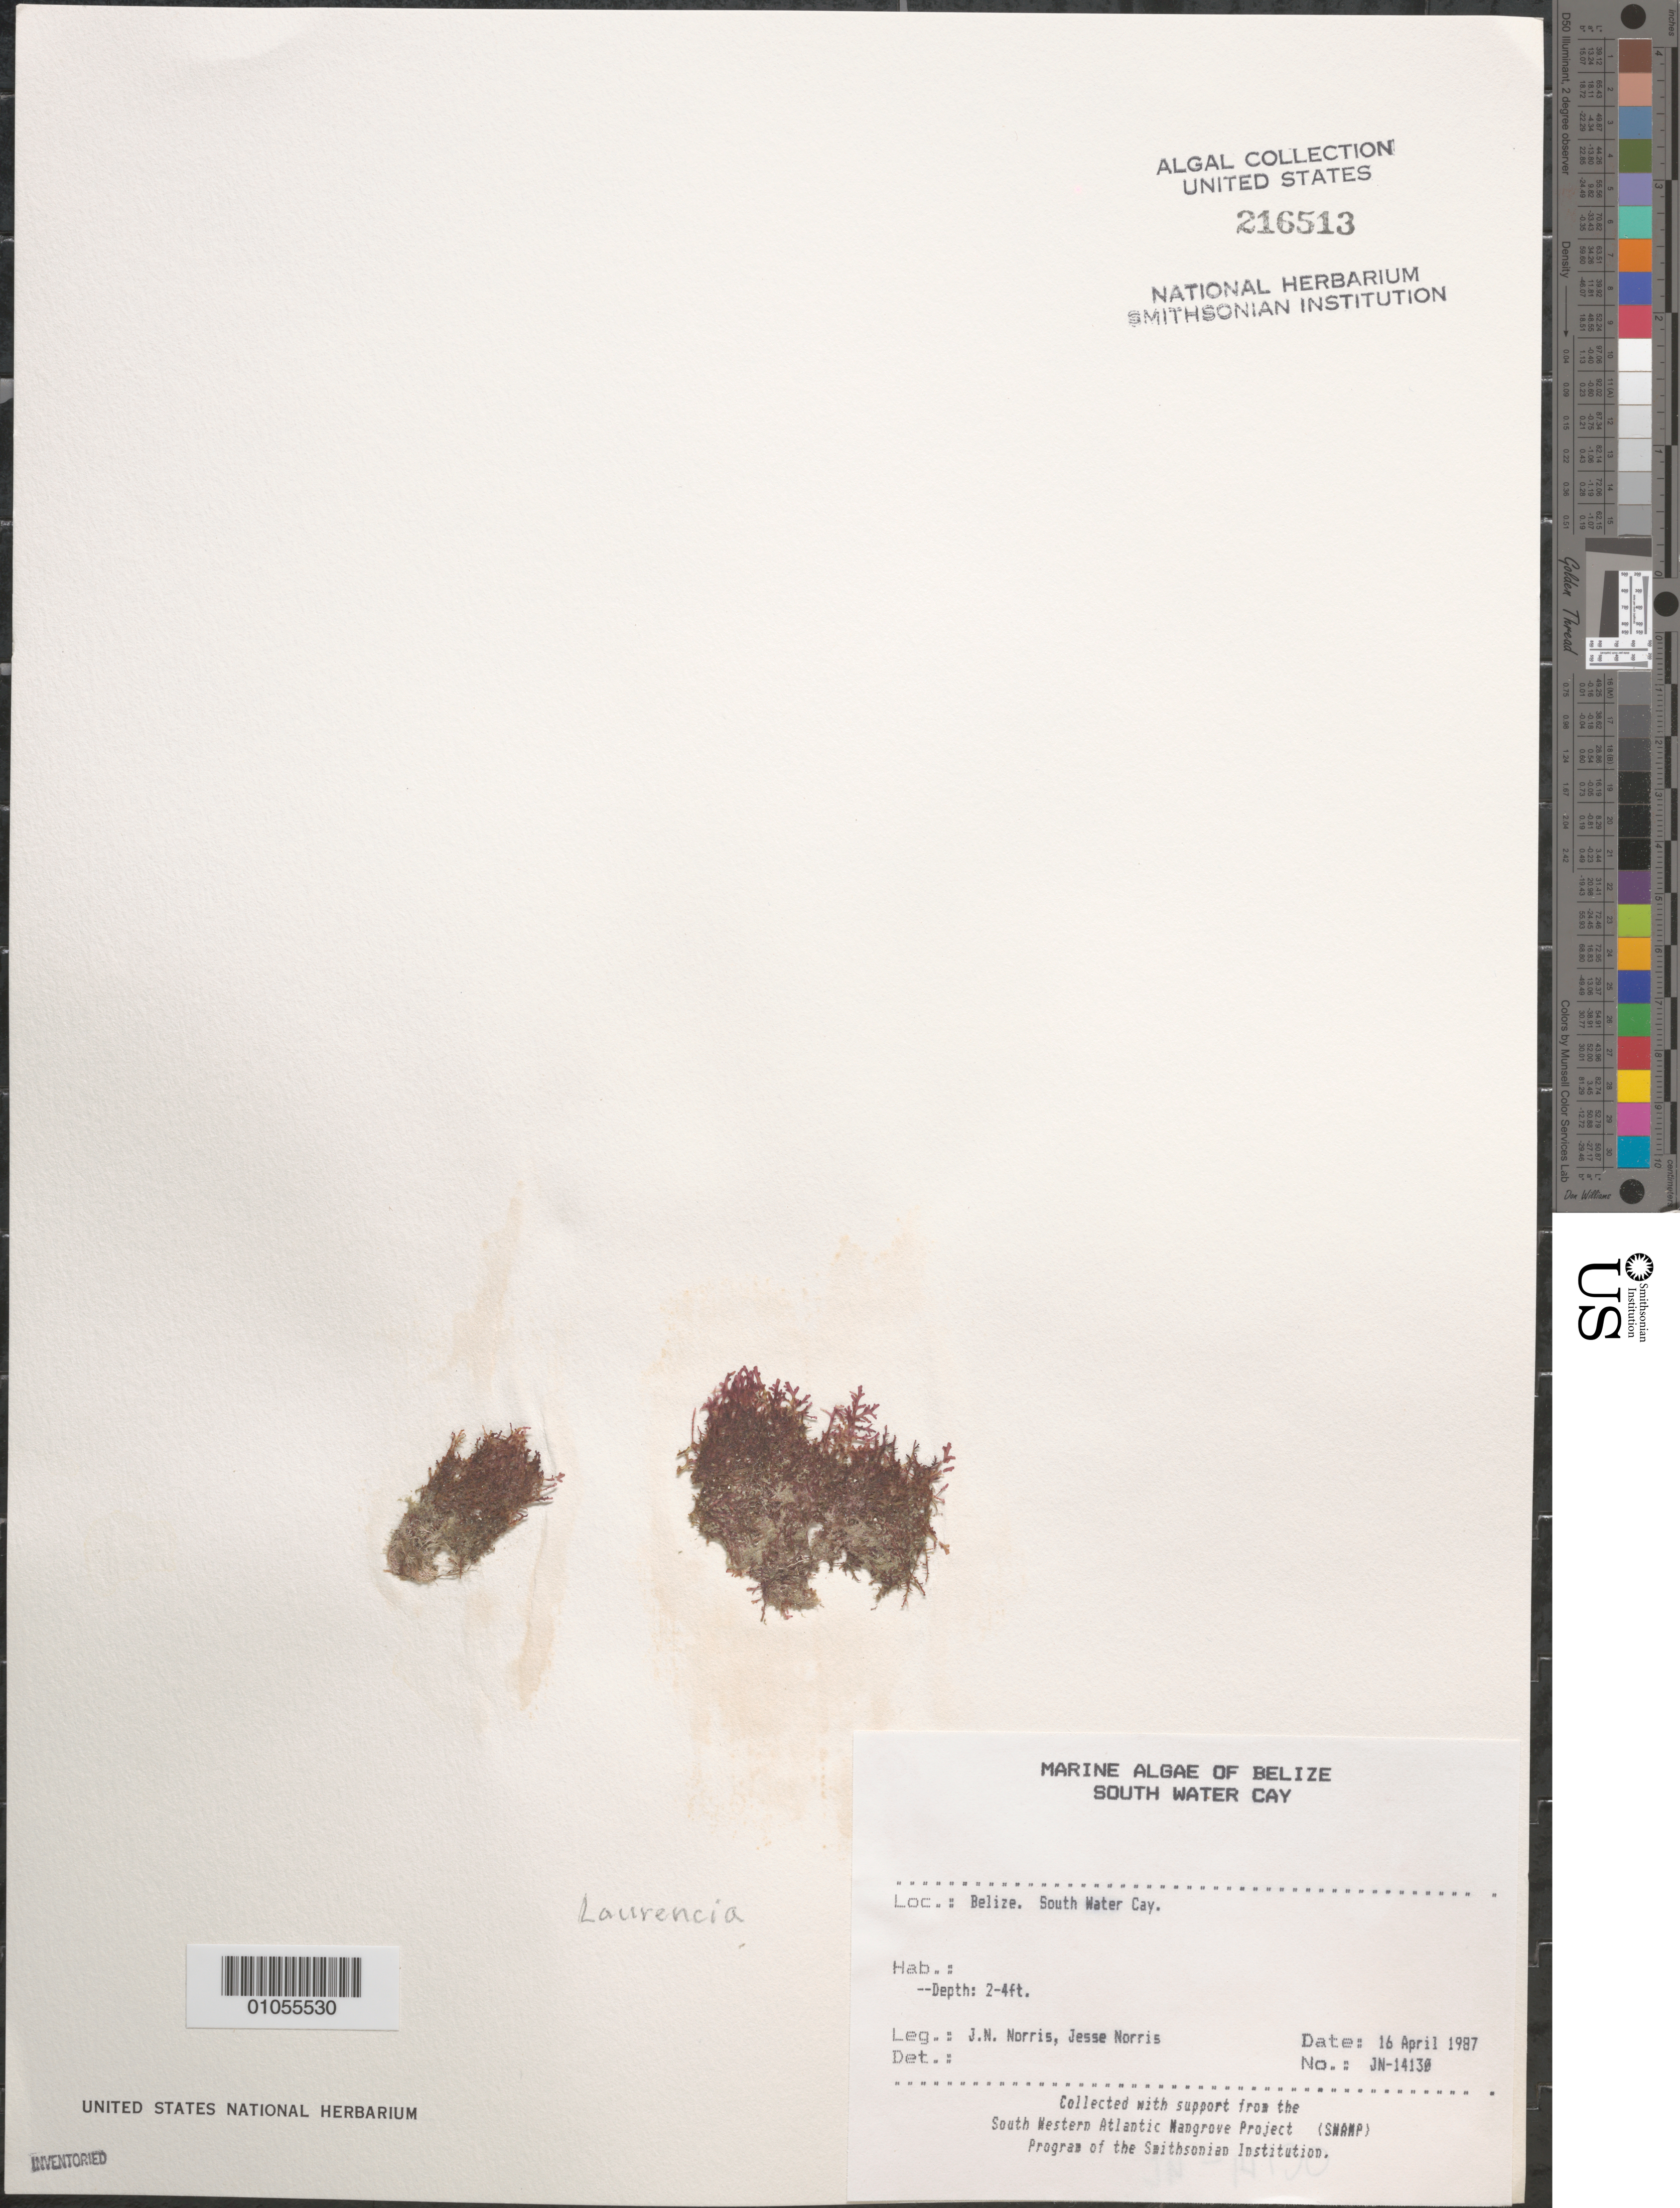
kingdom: Plantae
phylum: Rhodophyta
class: Florideophyceae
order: Ceramiales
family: Rhodomelaceae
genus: Laurencia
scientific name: Laurencia sp.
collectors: J. N. Norris & J. A. Norris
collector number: JN-14130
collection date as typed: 16 Apr 1987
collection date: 1987-04-16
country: Belize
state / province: Stann Creek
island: South Water Cay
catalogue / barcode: US 216513